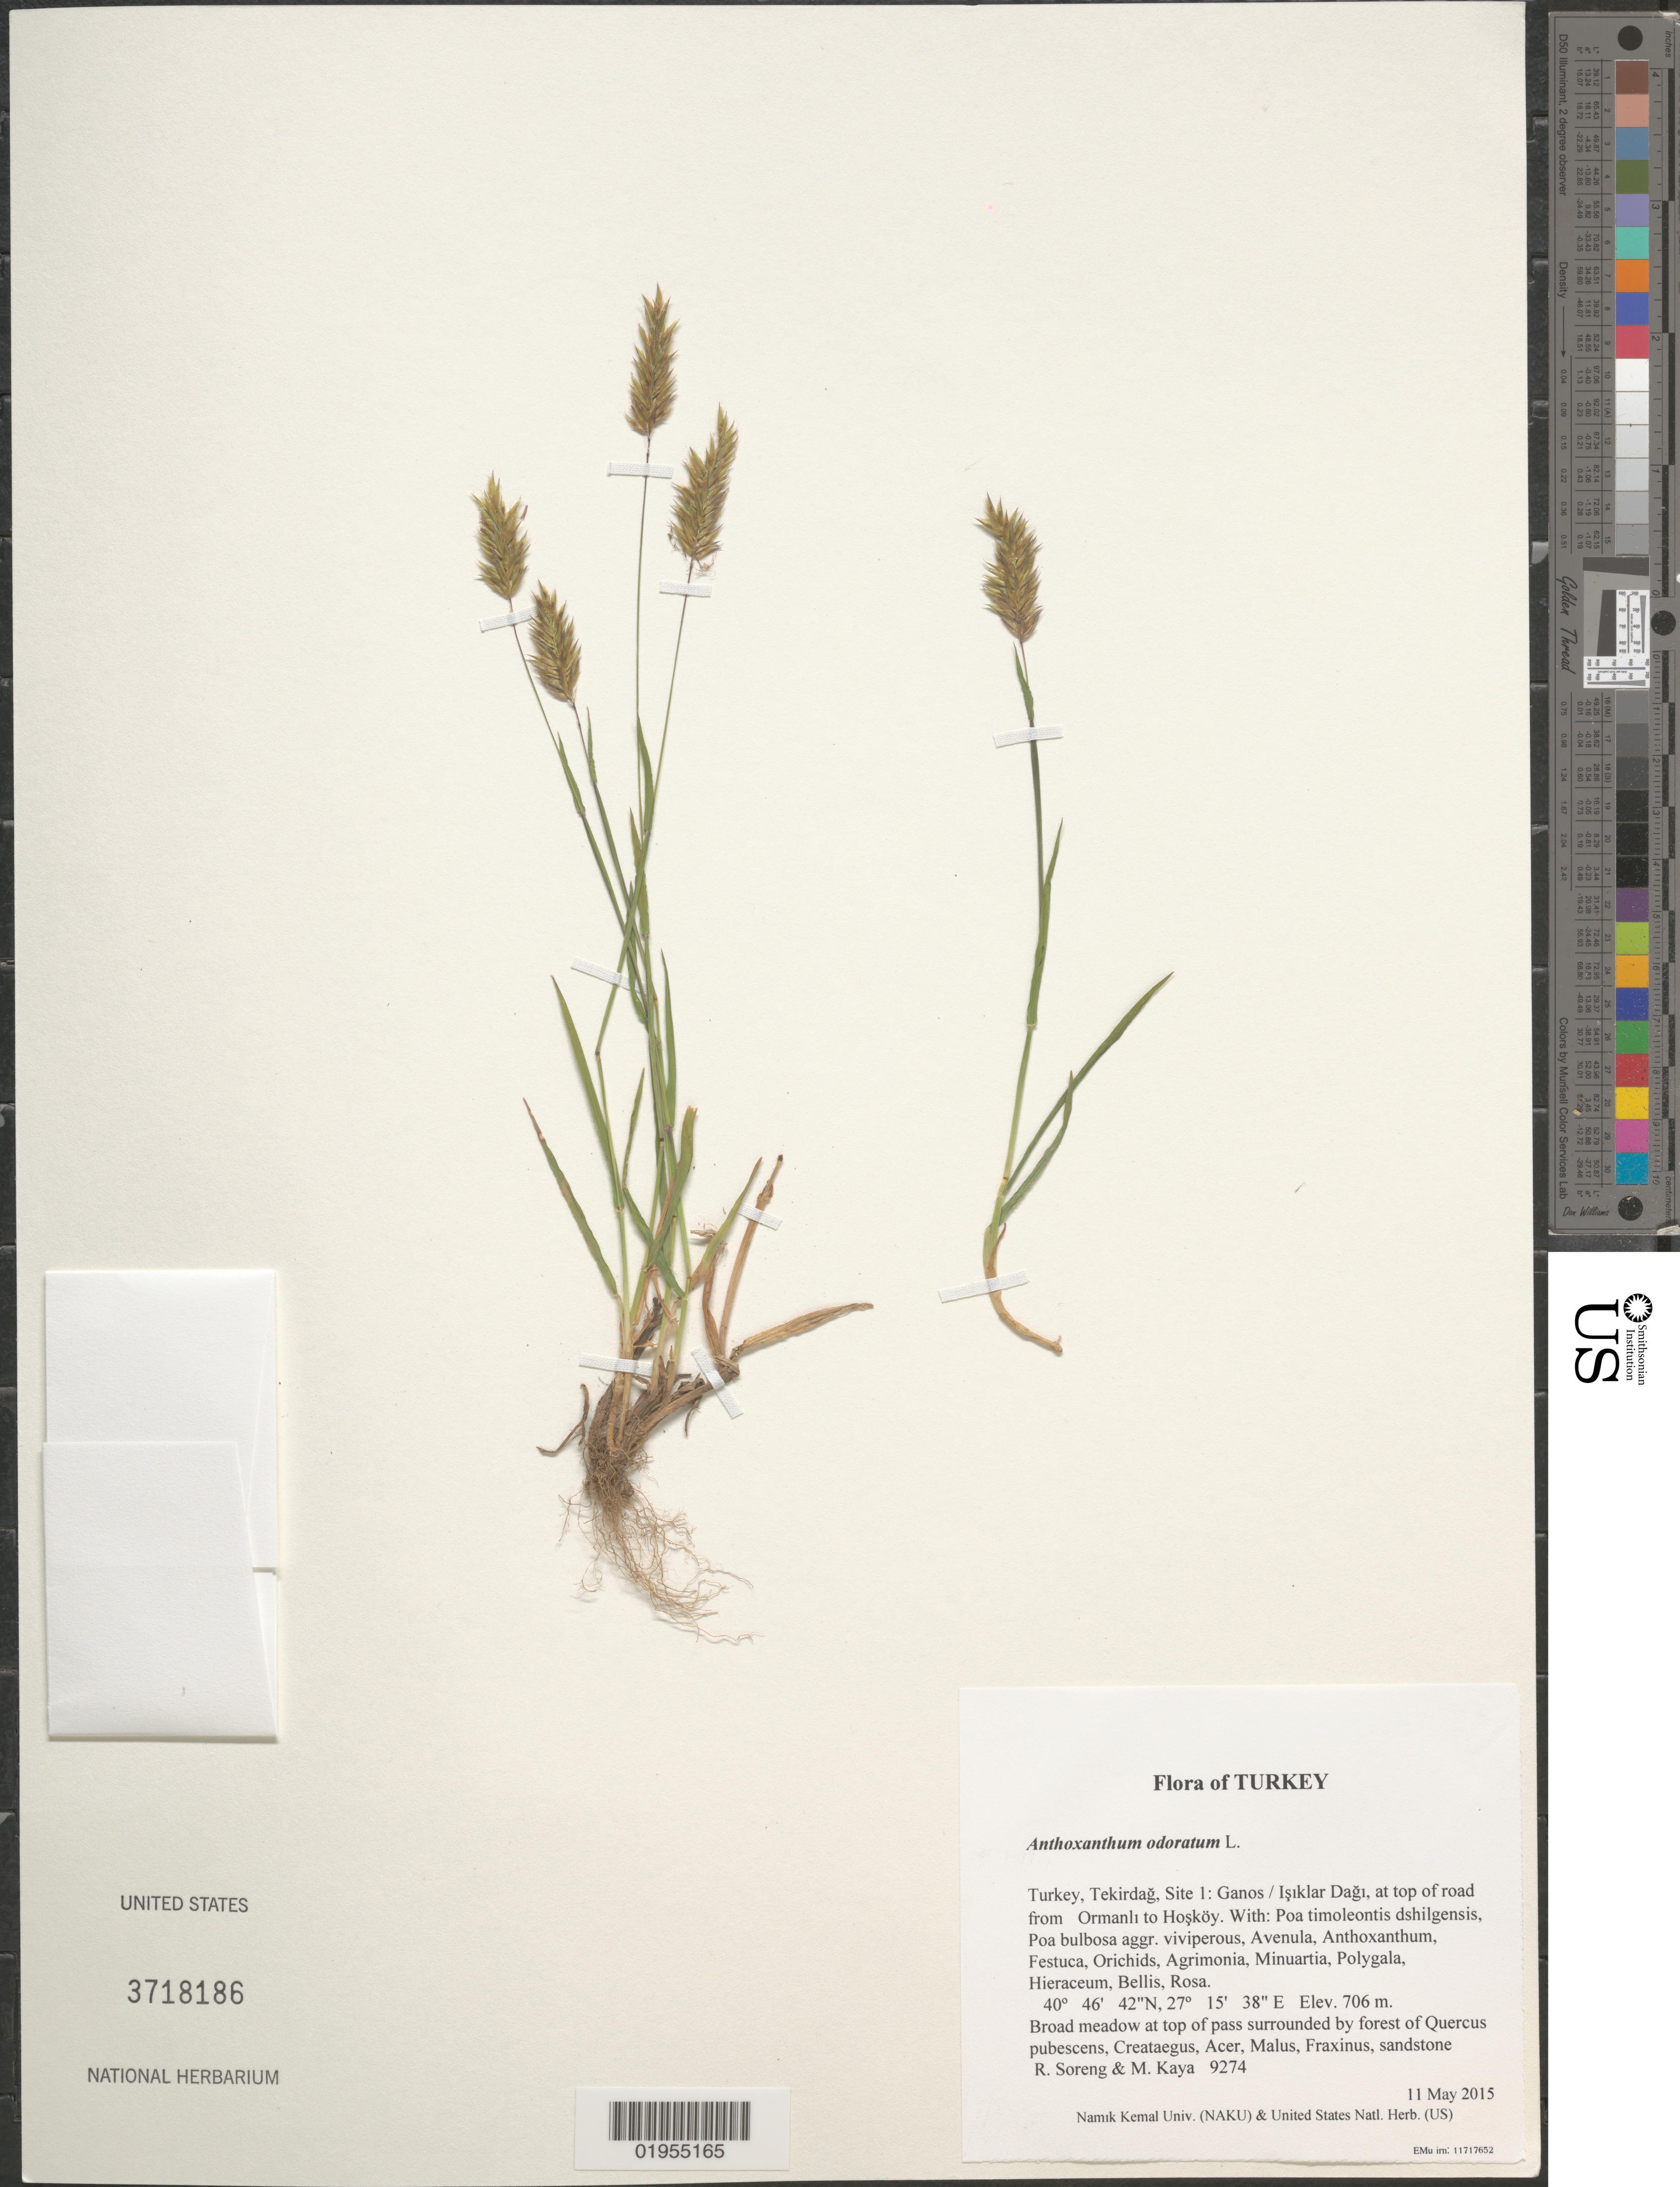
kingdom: Plantae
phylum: Tracheophyta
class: Liliopsida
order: Poales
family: Poaceae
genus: Anthoxanthum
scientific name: Anthoxanthum odoratum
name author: L.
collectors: R. J. Soreng & M. Kaya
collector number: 9274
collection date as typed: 2015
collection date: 2015-05-11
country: Turkey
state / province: Tekirdag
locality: Site 1: Ganos / Isiklar Dagi, at top of road from Ormanli to Hoskoy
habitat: Broad meadow at top of pass surrounded by forest of Quercus pubescens, Creataegus, Acer, Malus, Fraxinus, sandstone derived sandy clay,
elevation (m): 706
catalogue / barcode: US 3718186